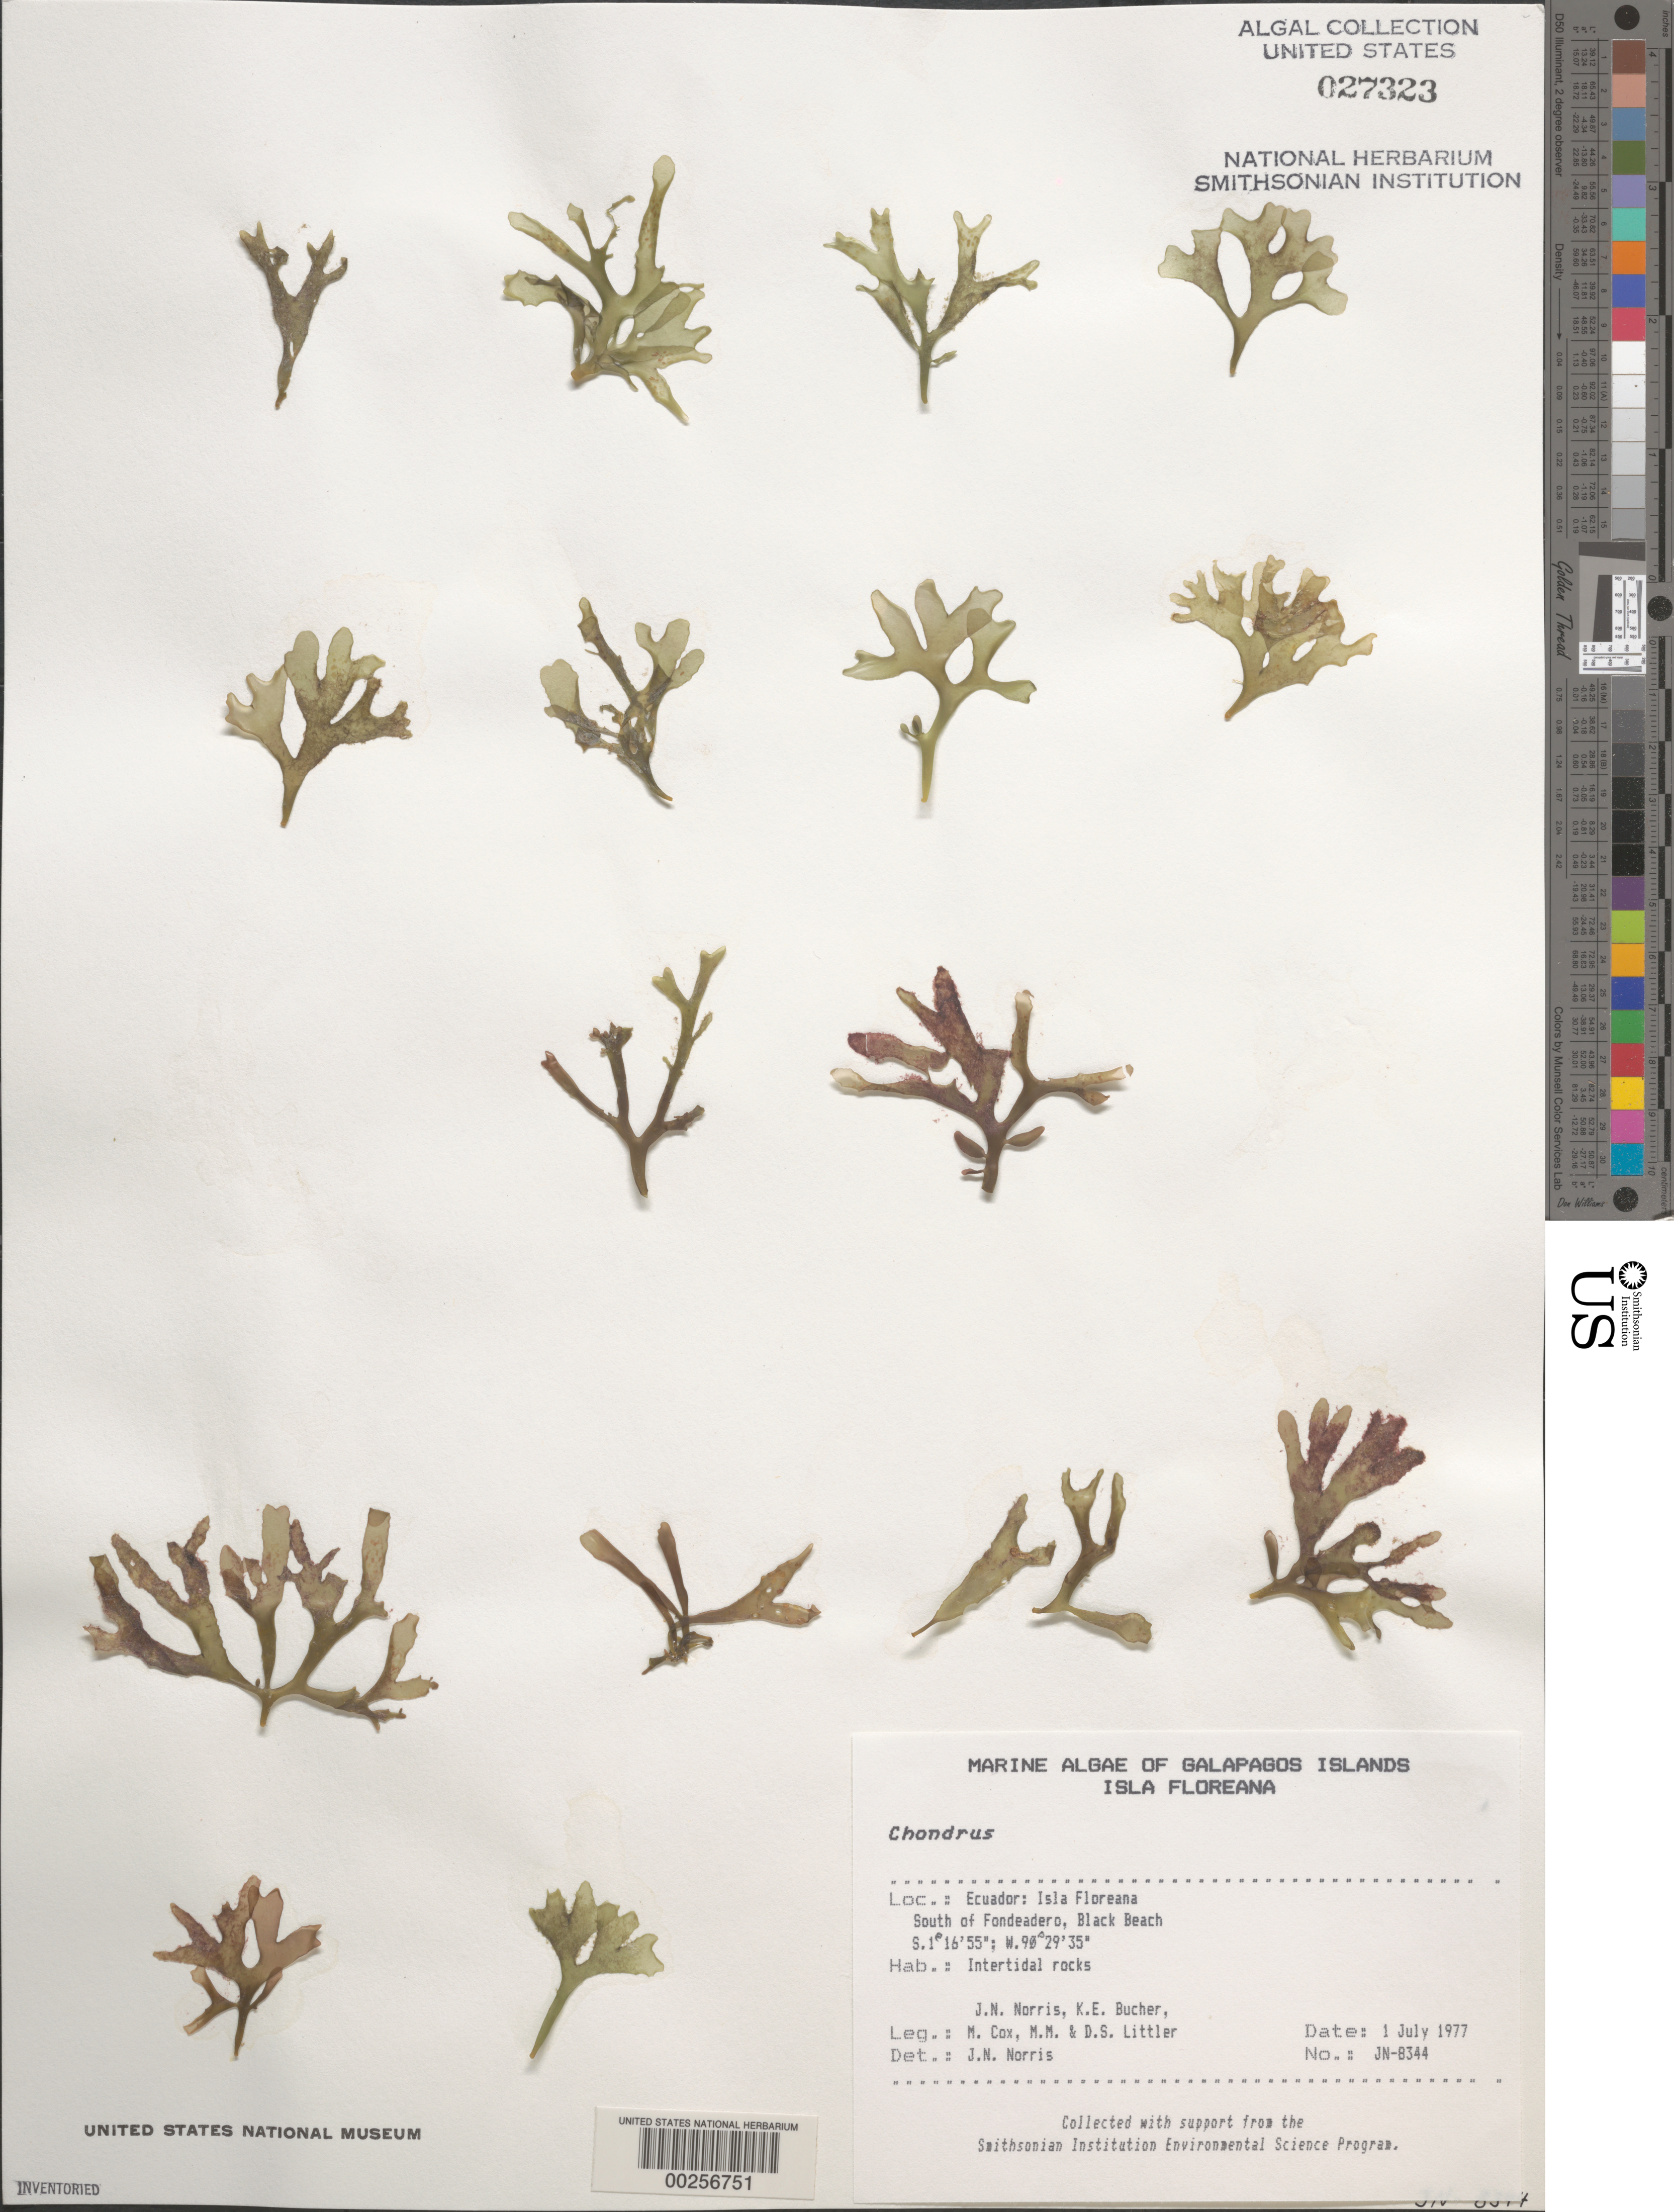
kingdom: Plantae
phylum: Rhodophyta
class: Florideophyceae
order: Gigartinales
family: Gigartinaceae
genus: Chondrus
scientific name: Chondrus sp.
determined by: Norris, James N.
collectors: J. N. Norris, K. E. Bucher, M. Cox, M. M. Littler & D. S. Littler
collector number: JN-8344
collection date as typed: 01 Jul 1977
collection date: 1977-07-01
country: Ecuador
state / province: Colón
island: Floreana [Charles, Santa Maria]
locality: Black Beach south of Fondeadero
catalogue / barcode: US 27323